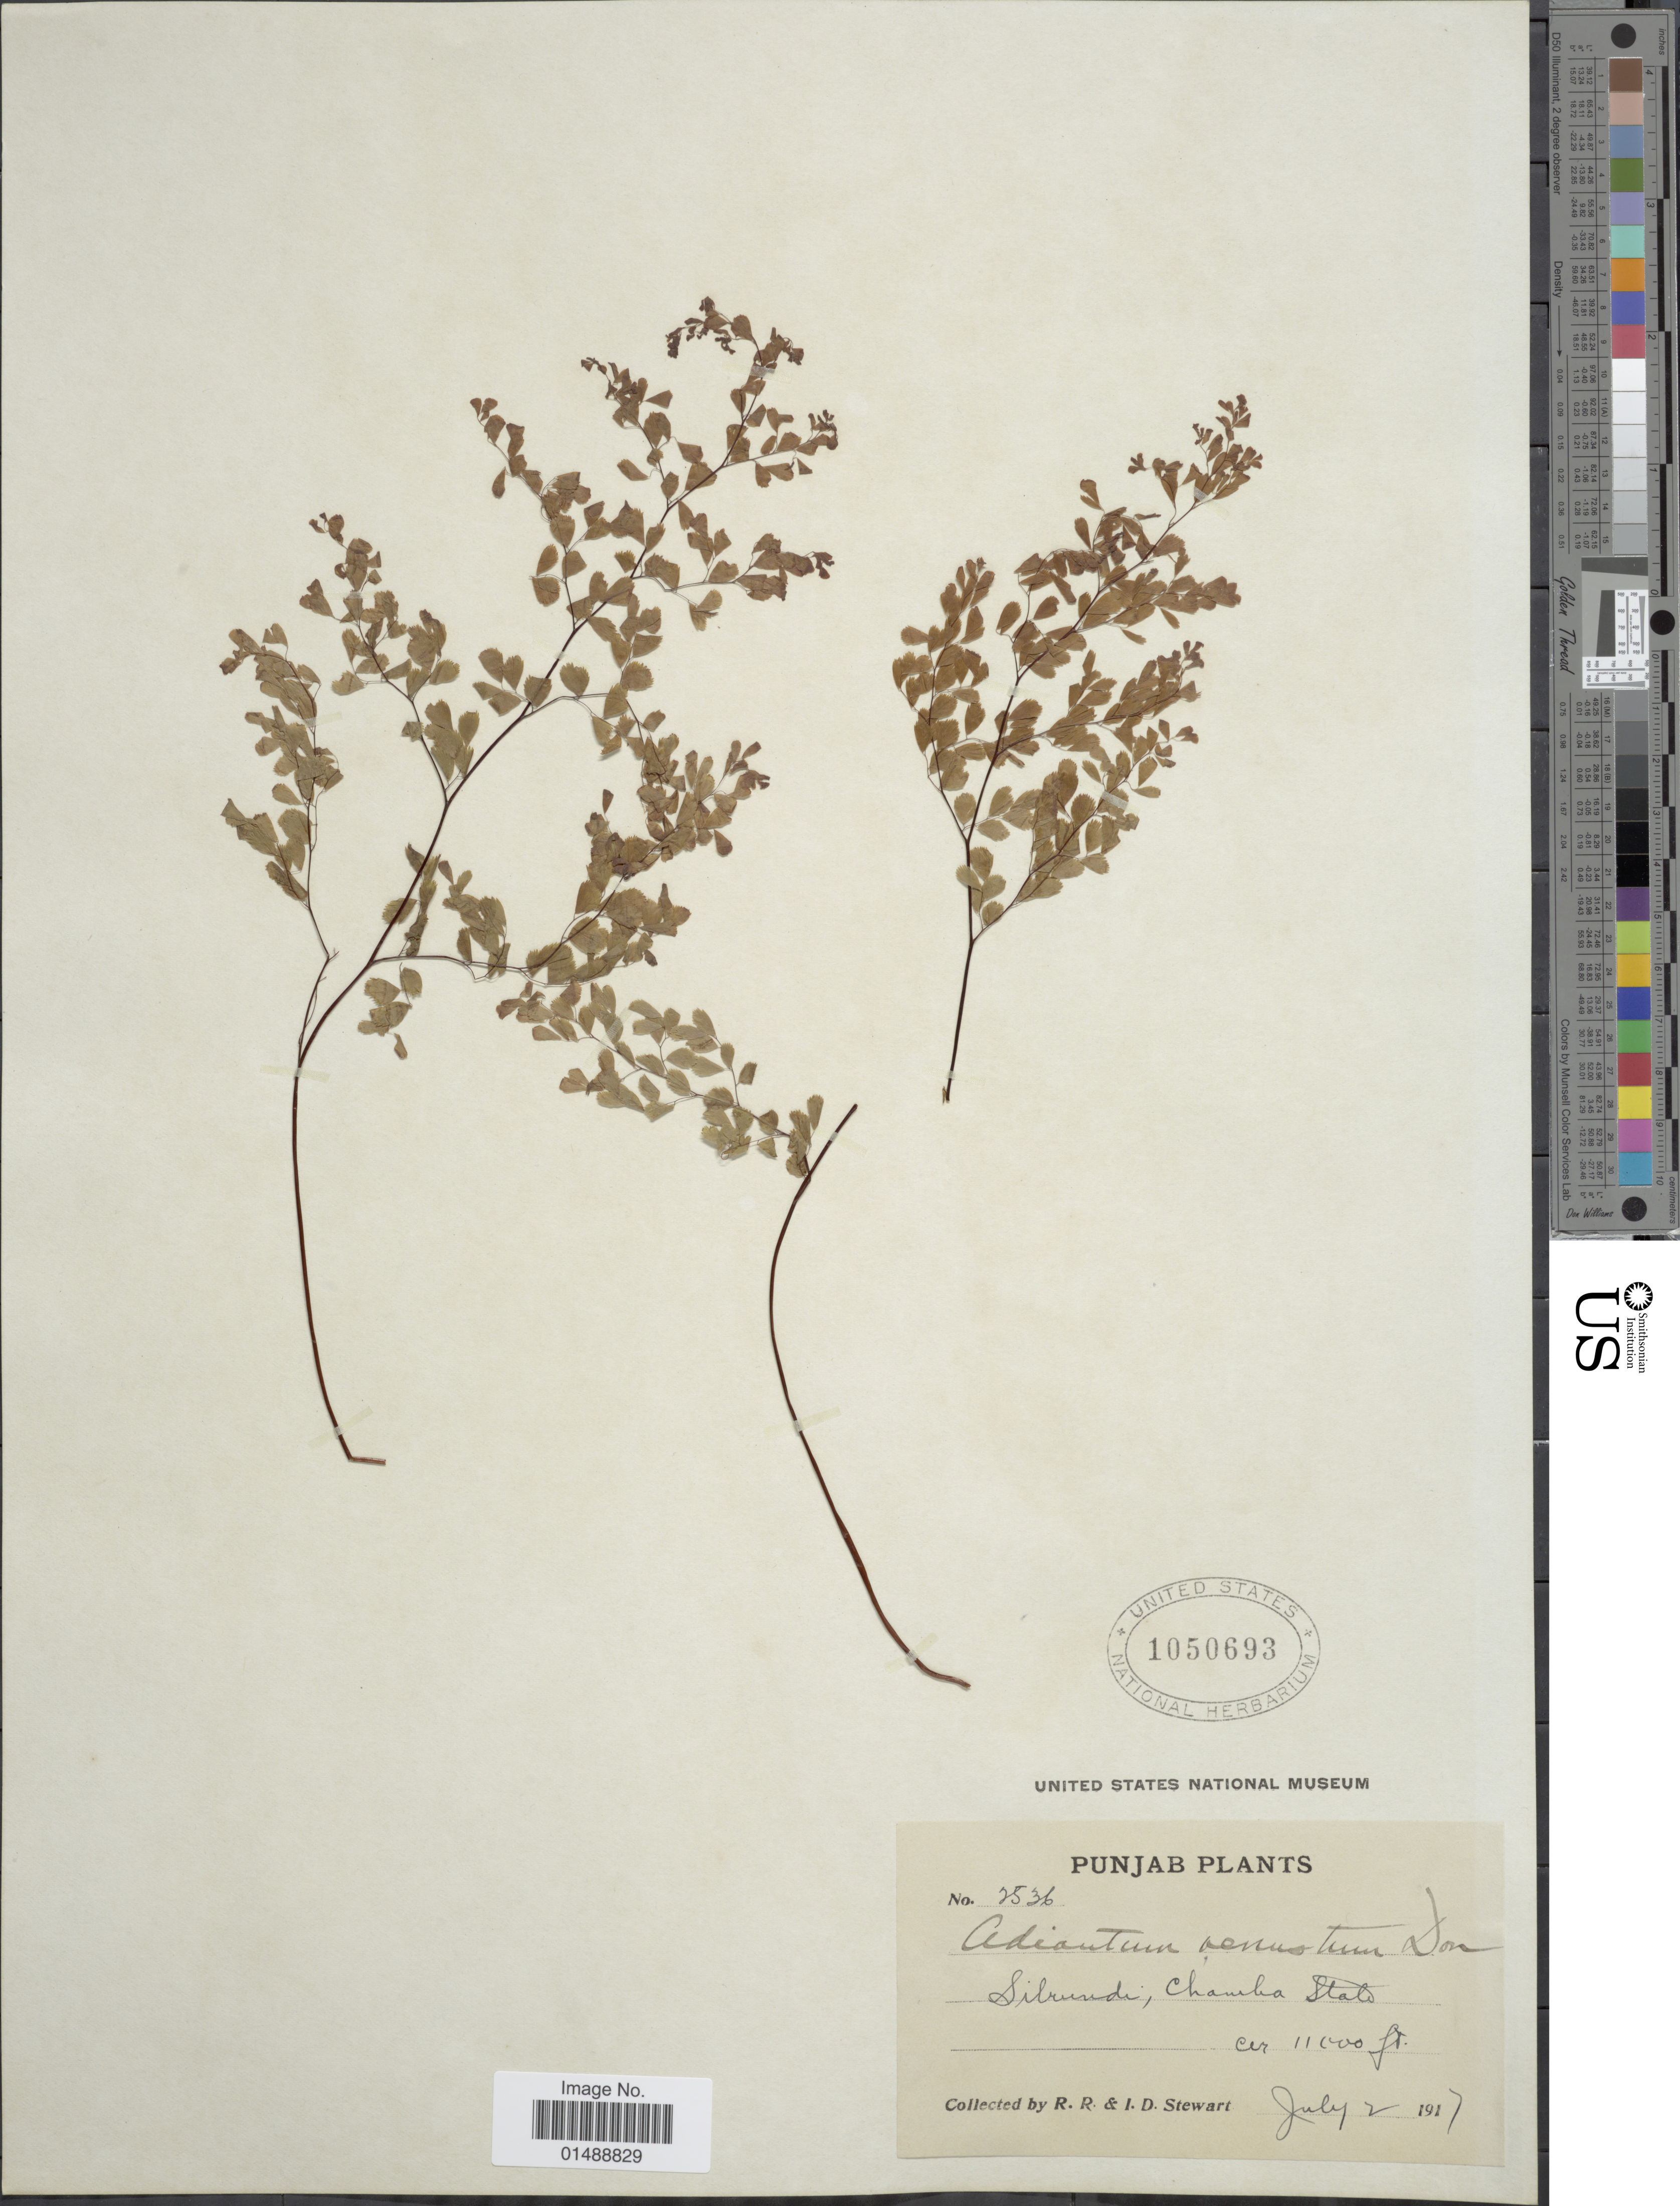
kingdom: Plantae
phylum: Tracheophyta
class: Polypodiopsida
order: Polypodiales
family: Pteridaceae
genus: Adiantum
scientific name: Adiantum venustum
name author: D. Don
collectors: R. R. Stewart & I. Stewart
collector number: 2536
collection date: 1917-07-02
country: India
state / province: Punjab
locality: Silrundi, Chamha State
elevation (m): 3353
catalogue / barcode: US 1050693